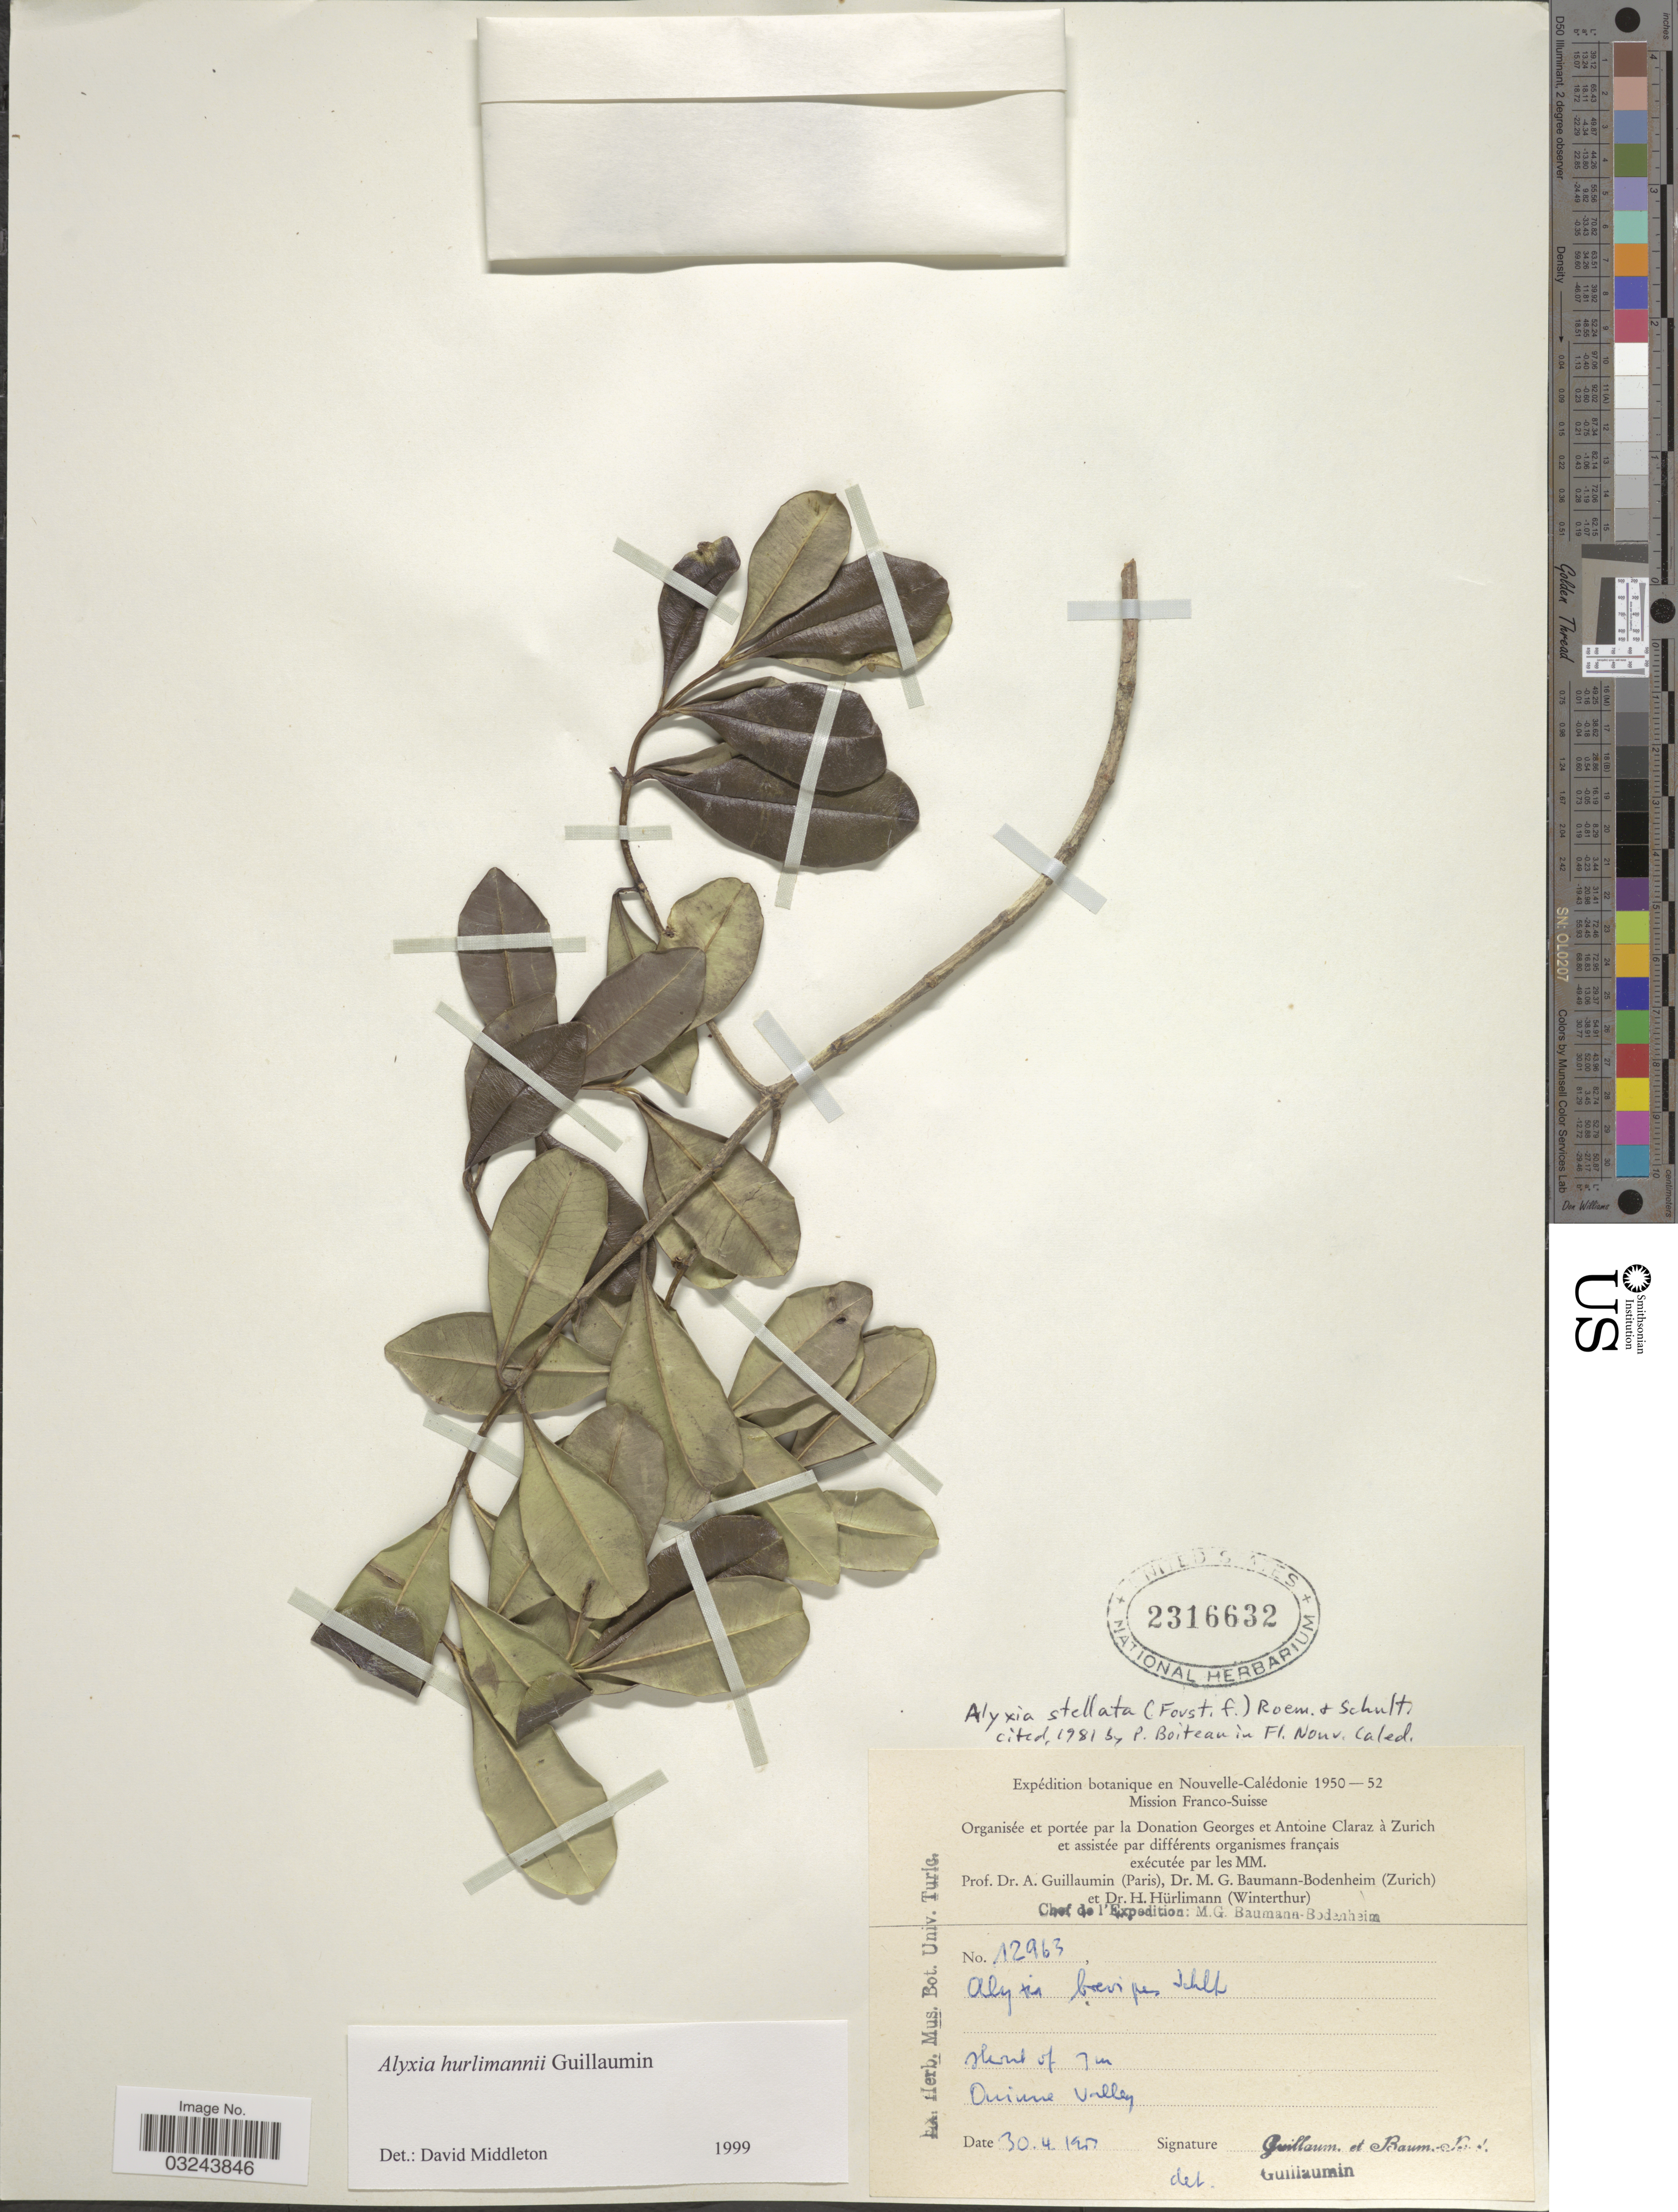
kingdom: Plantae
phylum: Tracheophyta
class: Magnoliopsida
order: Gentianales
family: Apocynaceae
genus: Alyxia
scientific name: Alyxia hurlimannii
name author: Guillaumin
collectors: A. Guillaumin & M. G. Baumann-Bodenheim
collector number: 12963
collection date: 1951-04-30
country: New Caledonia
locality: Nouvelle-Calédonie. Ouinne Valley.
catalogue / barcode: US 2316632